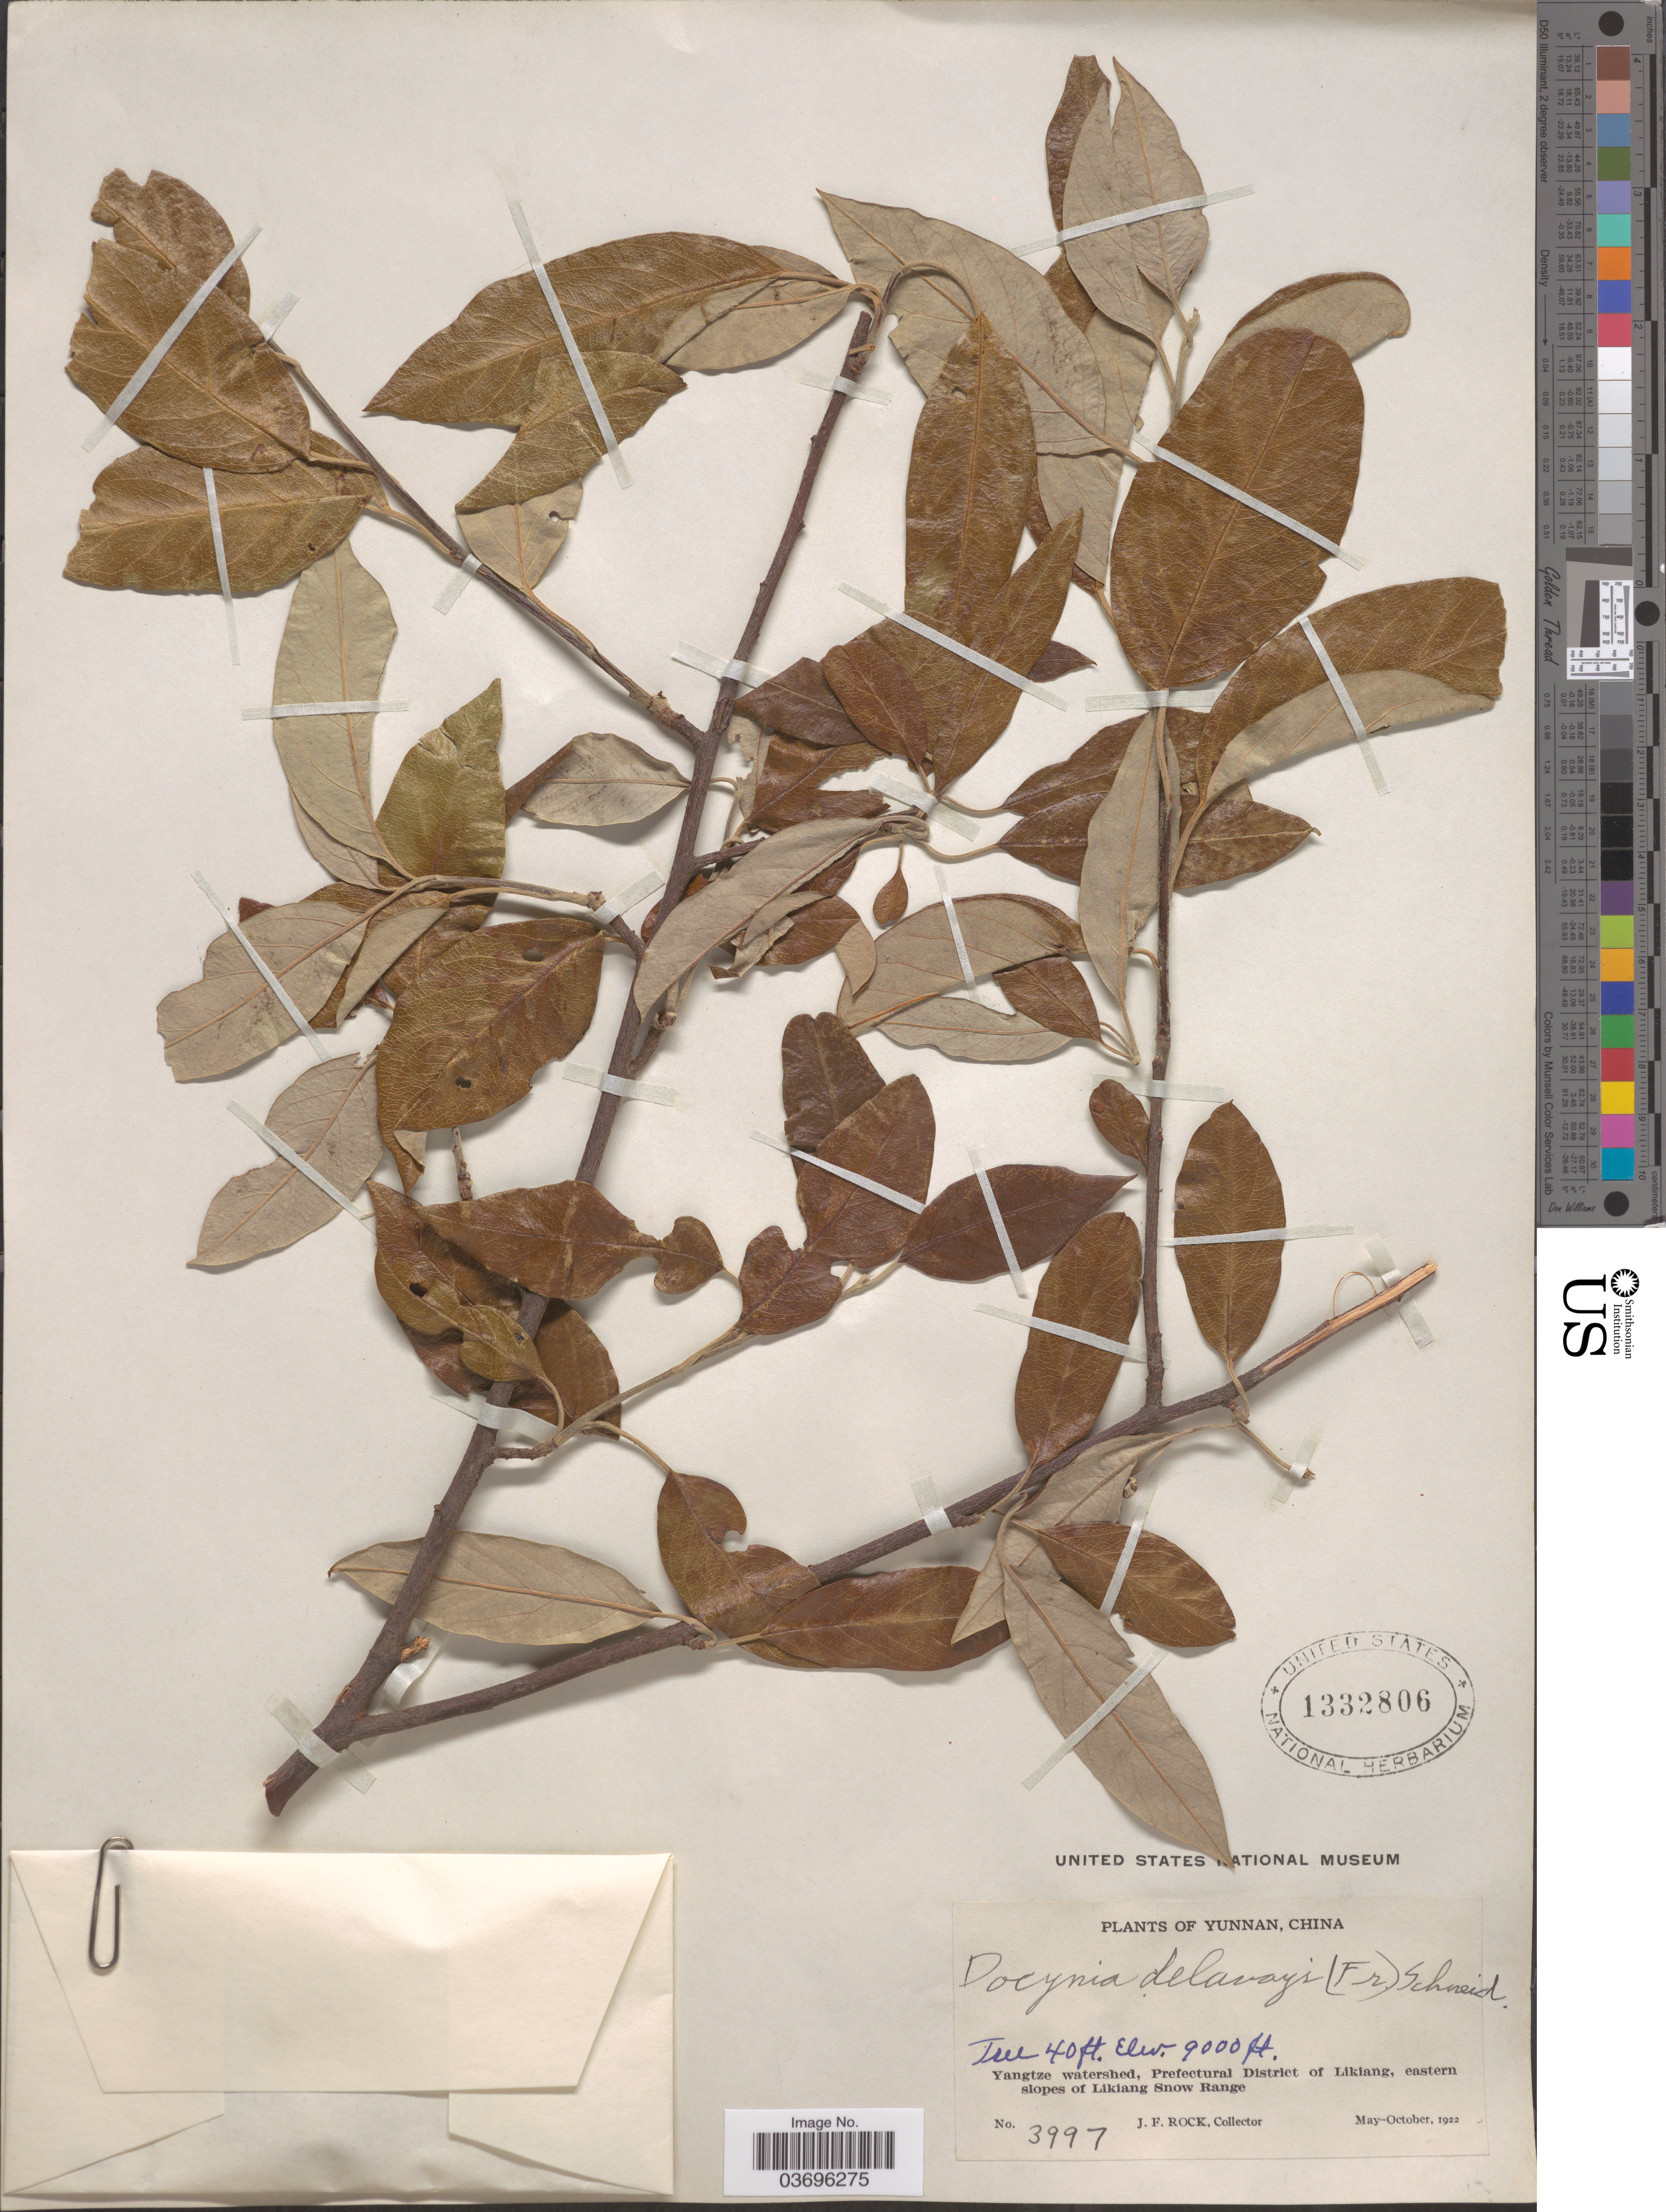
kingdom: Plantae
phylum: Tracheophyta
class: Magnoliopsida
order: Rosales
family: Rosaceae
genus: Docynia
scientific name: Docynia delavayi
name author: C.K. Schneid.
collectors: J. Rock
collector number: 3997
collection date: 1922-05/1922-10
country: China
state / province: Yunnan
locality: Yangtze watershed, Prefectural District of Likiang, eastern slopes of Likiang Snow Range.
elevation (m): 2743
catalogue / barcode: US 1332806